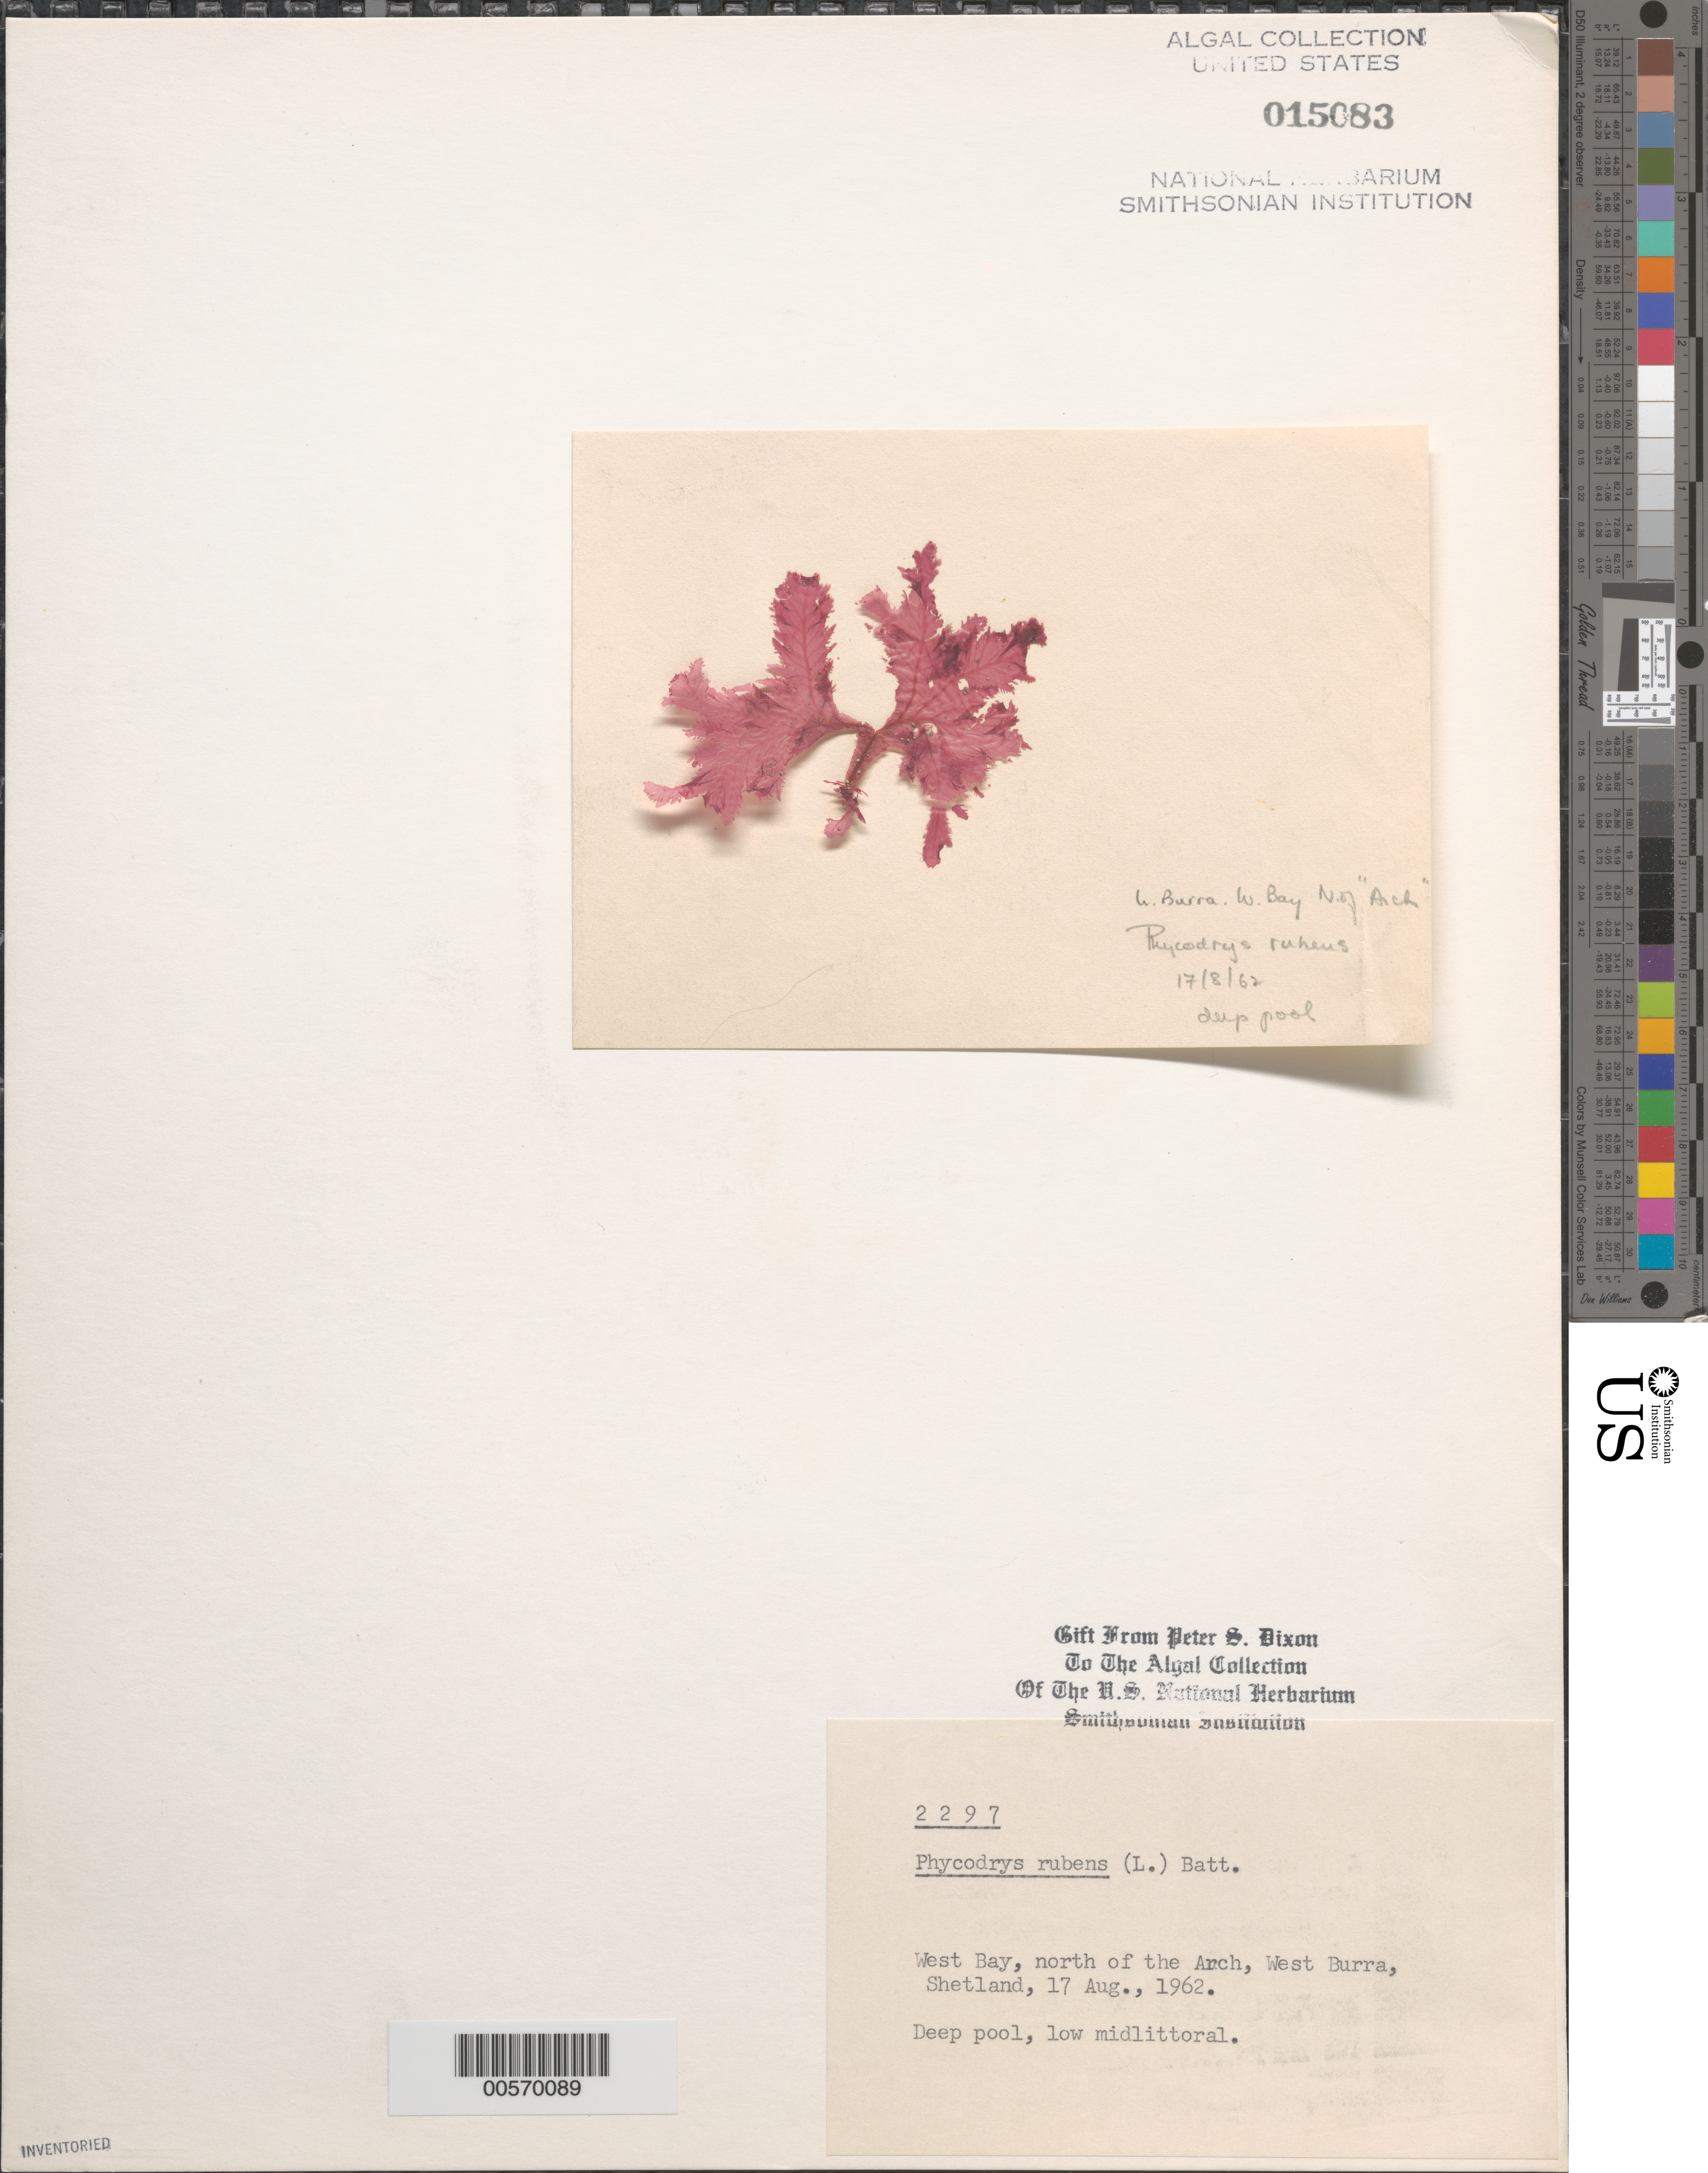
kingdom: Plantae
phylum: Rhodophyta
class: Florideophyceae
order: Ceramiales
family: Delesseriaceae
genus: Phycodrys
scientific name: Phycodrys rubens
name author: (L.) Batters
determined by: Dixon, P. S.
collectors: P. S. Dixon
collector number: PSD 2297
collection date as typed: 17 Aug 1962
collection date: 1962-08-17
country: United Kingdom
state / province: Scotland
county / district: Shetland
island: West Burra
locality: West Bay, north of the Arch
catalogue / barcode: US 15083